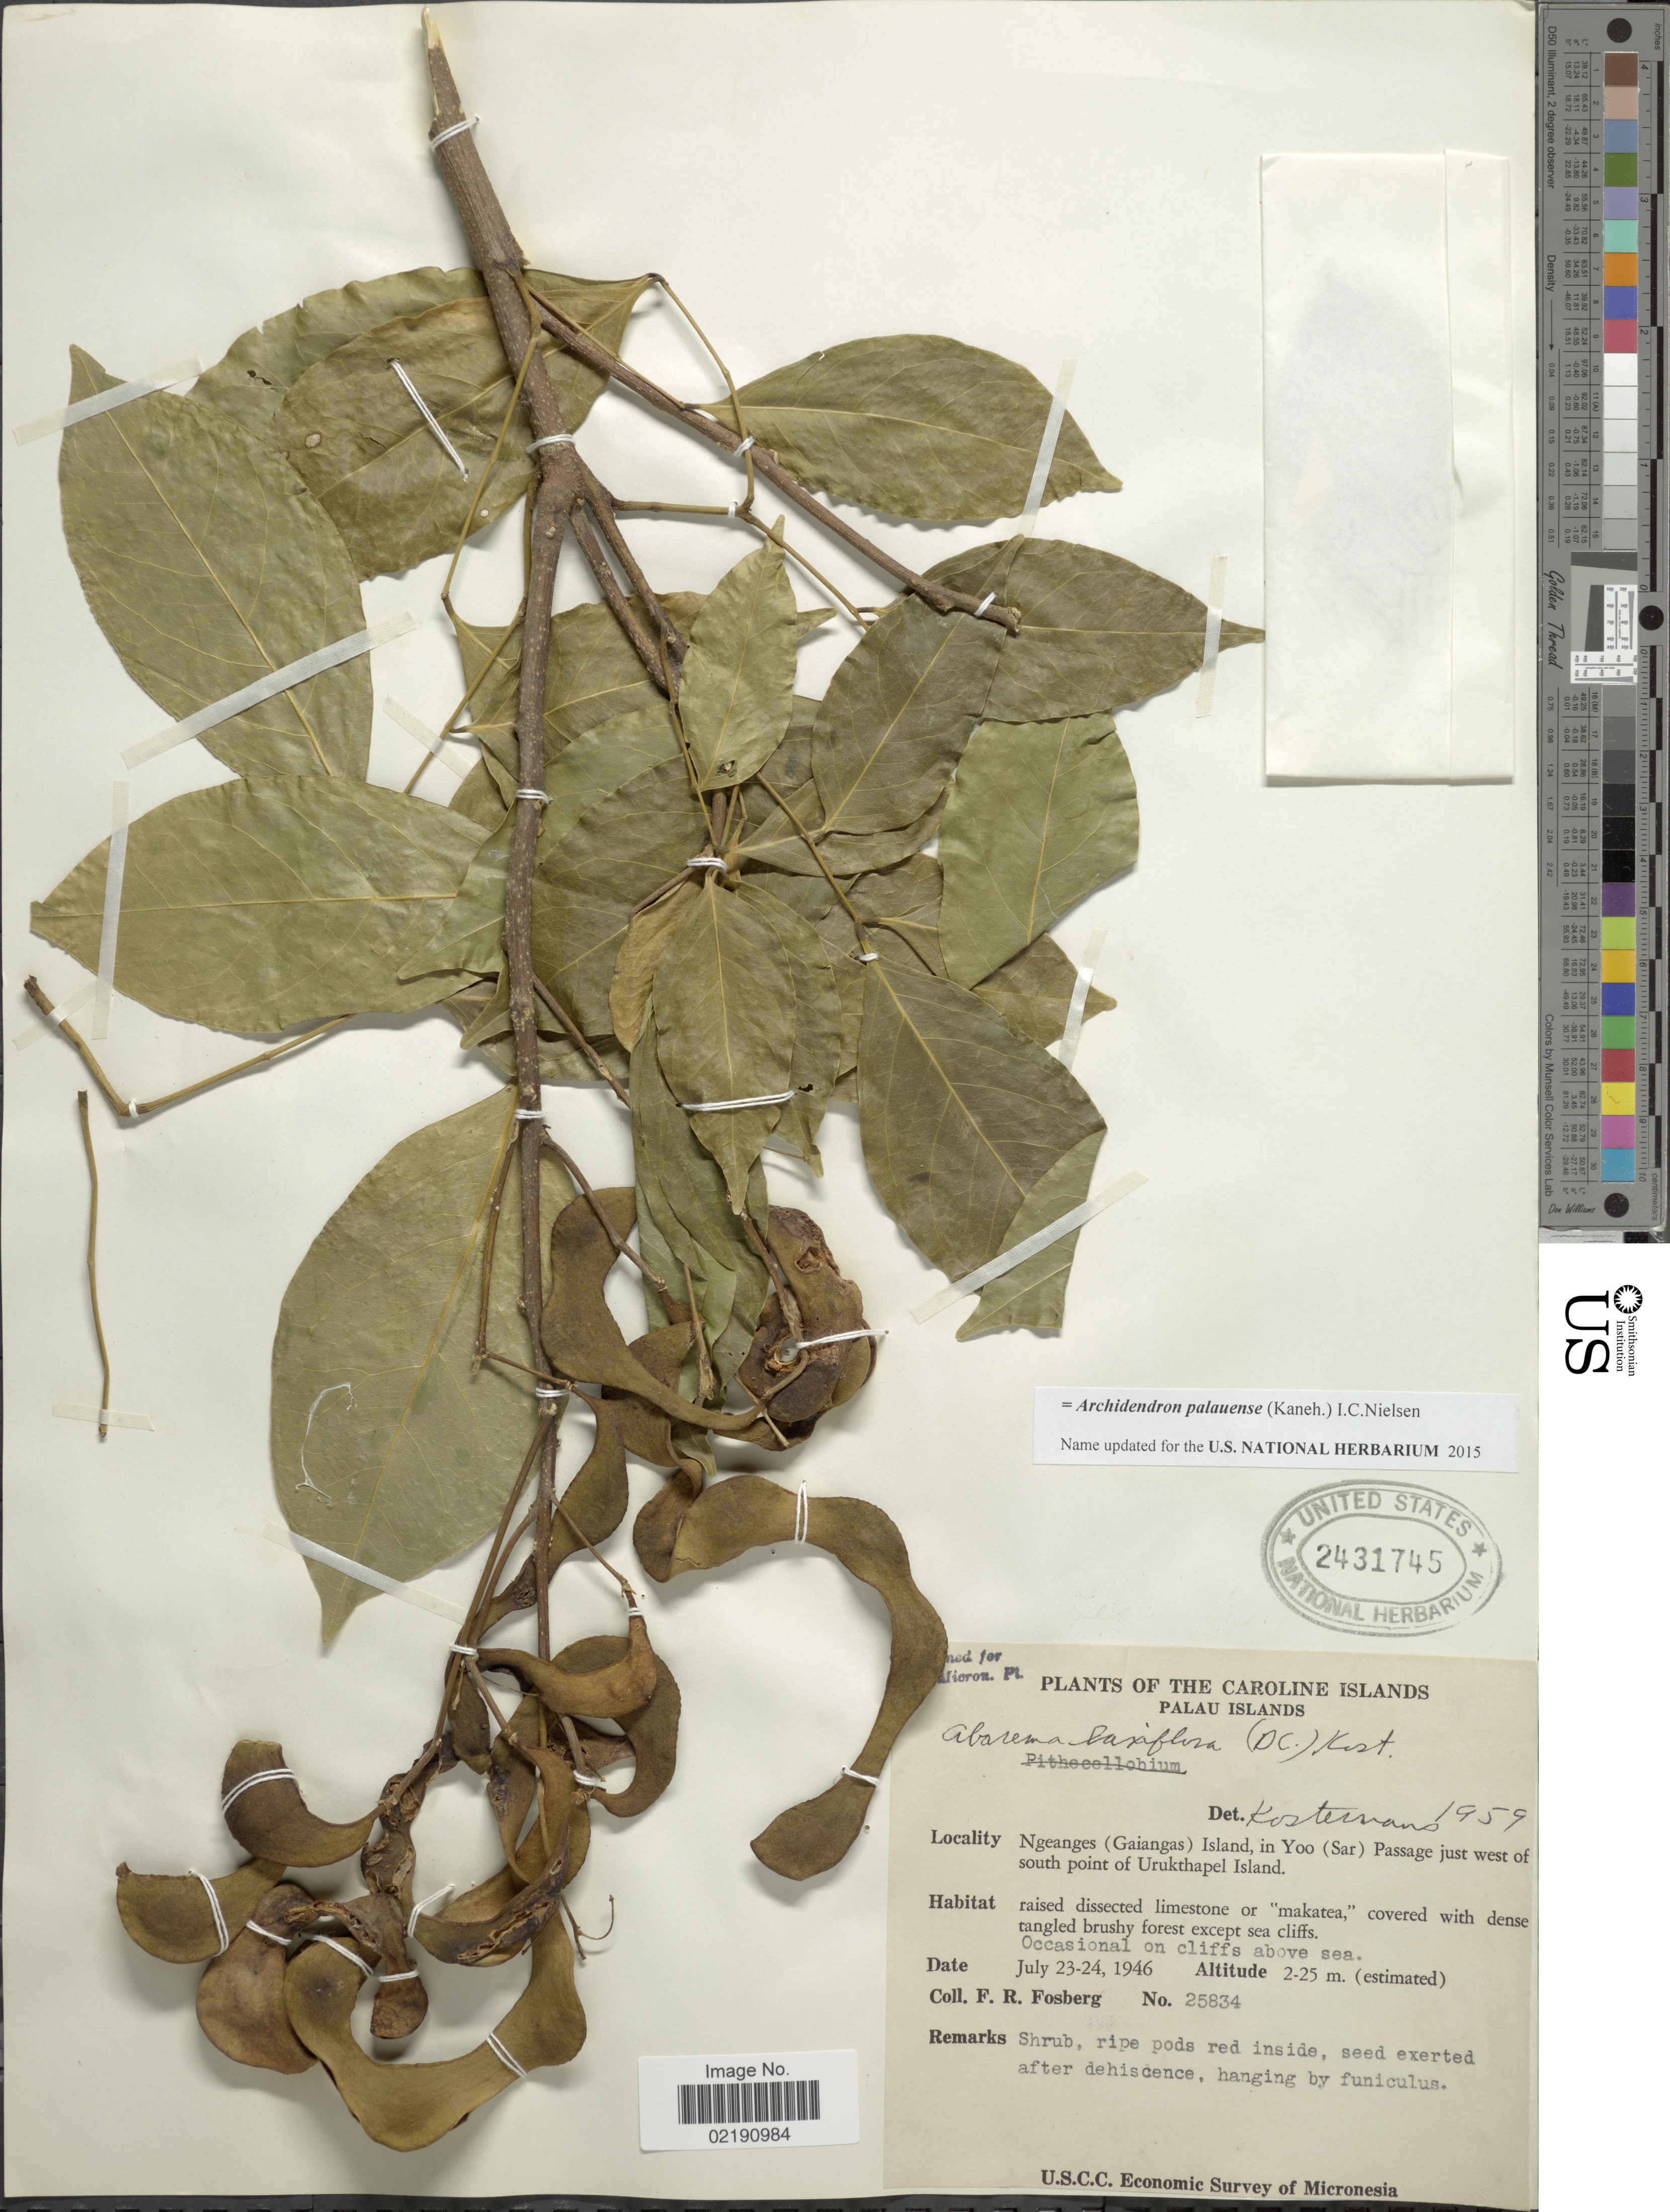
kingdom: Plantae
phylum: Tracheophyta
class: Magnoliopsida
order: Fabales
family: Fabaceae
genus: Archidendron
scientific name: Archidendron palauense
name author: (Kaneh.) I.C. Nielsen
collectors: F. R. Fosberg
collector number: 25834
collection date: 1946-07-23/1946-07-24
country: Palau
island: Ngeanges (Gaiangas)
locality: Ngeanges (Gaiangas) Island, in Yoo (Sar) Passage just west of south point of Urukthapel Island, occasional on cliffs above see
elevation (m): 2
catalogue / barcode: US 2431745